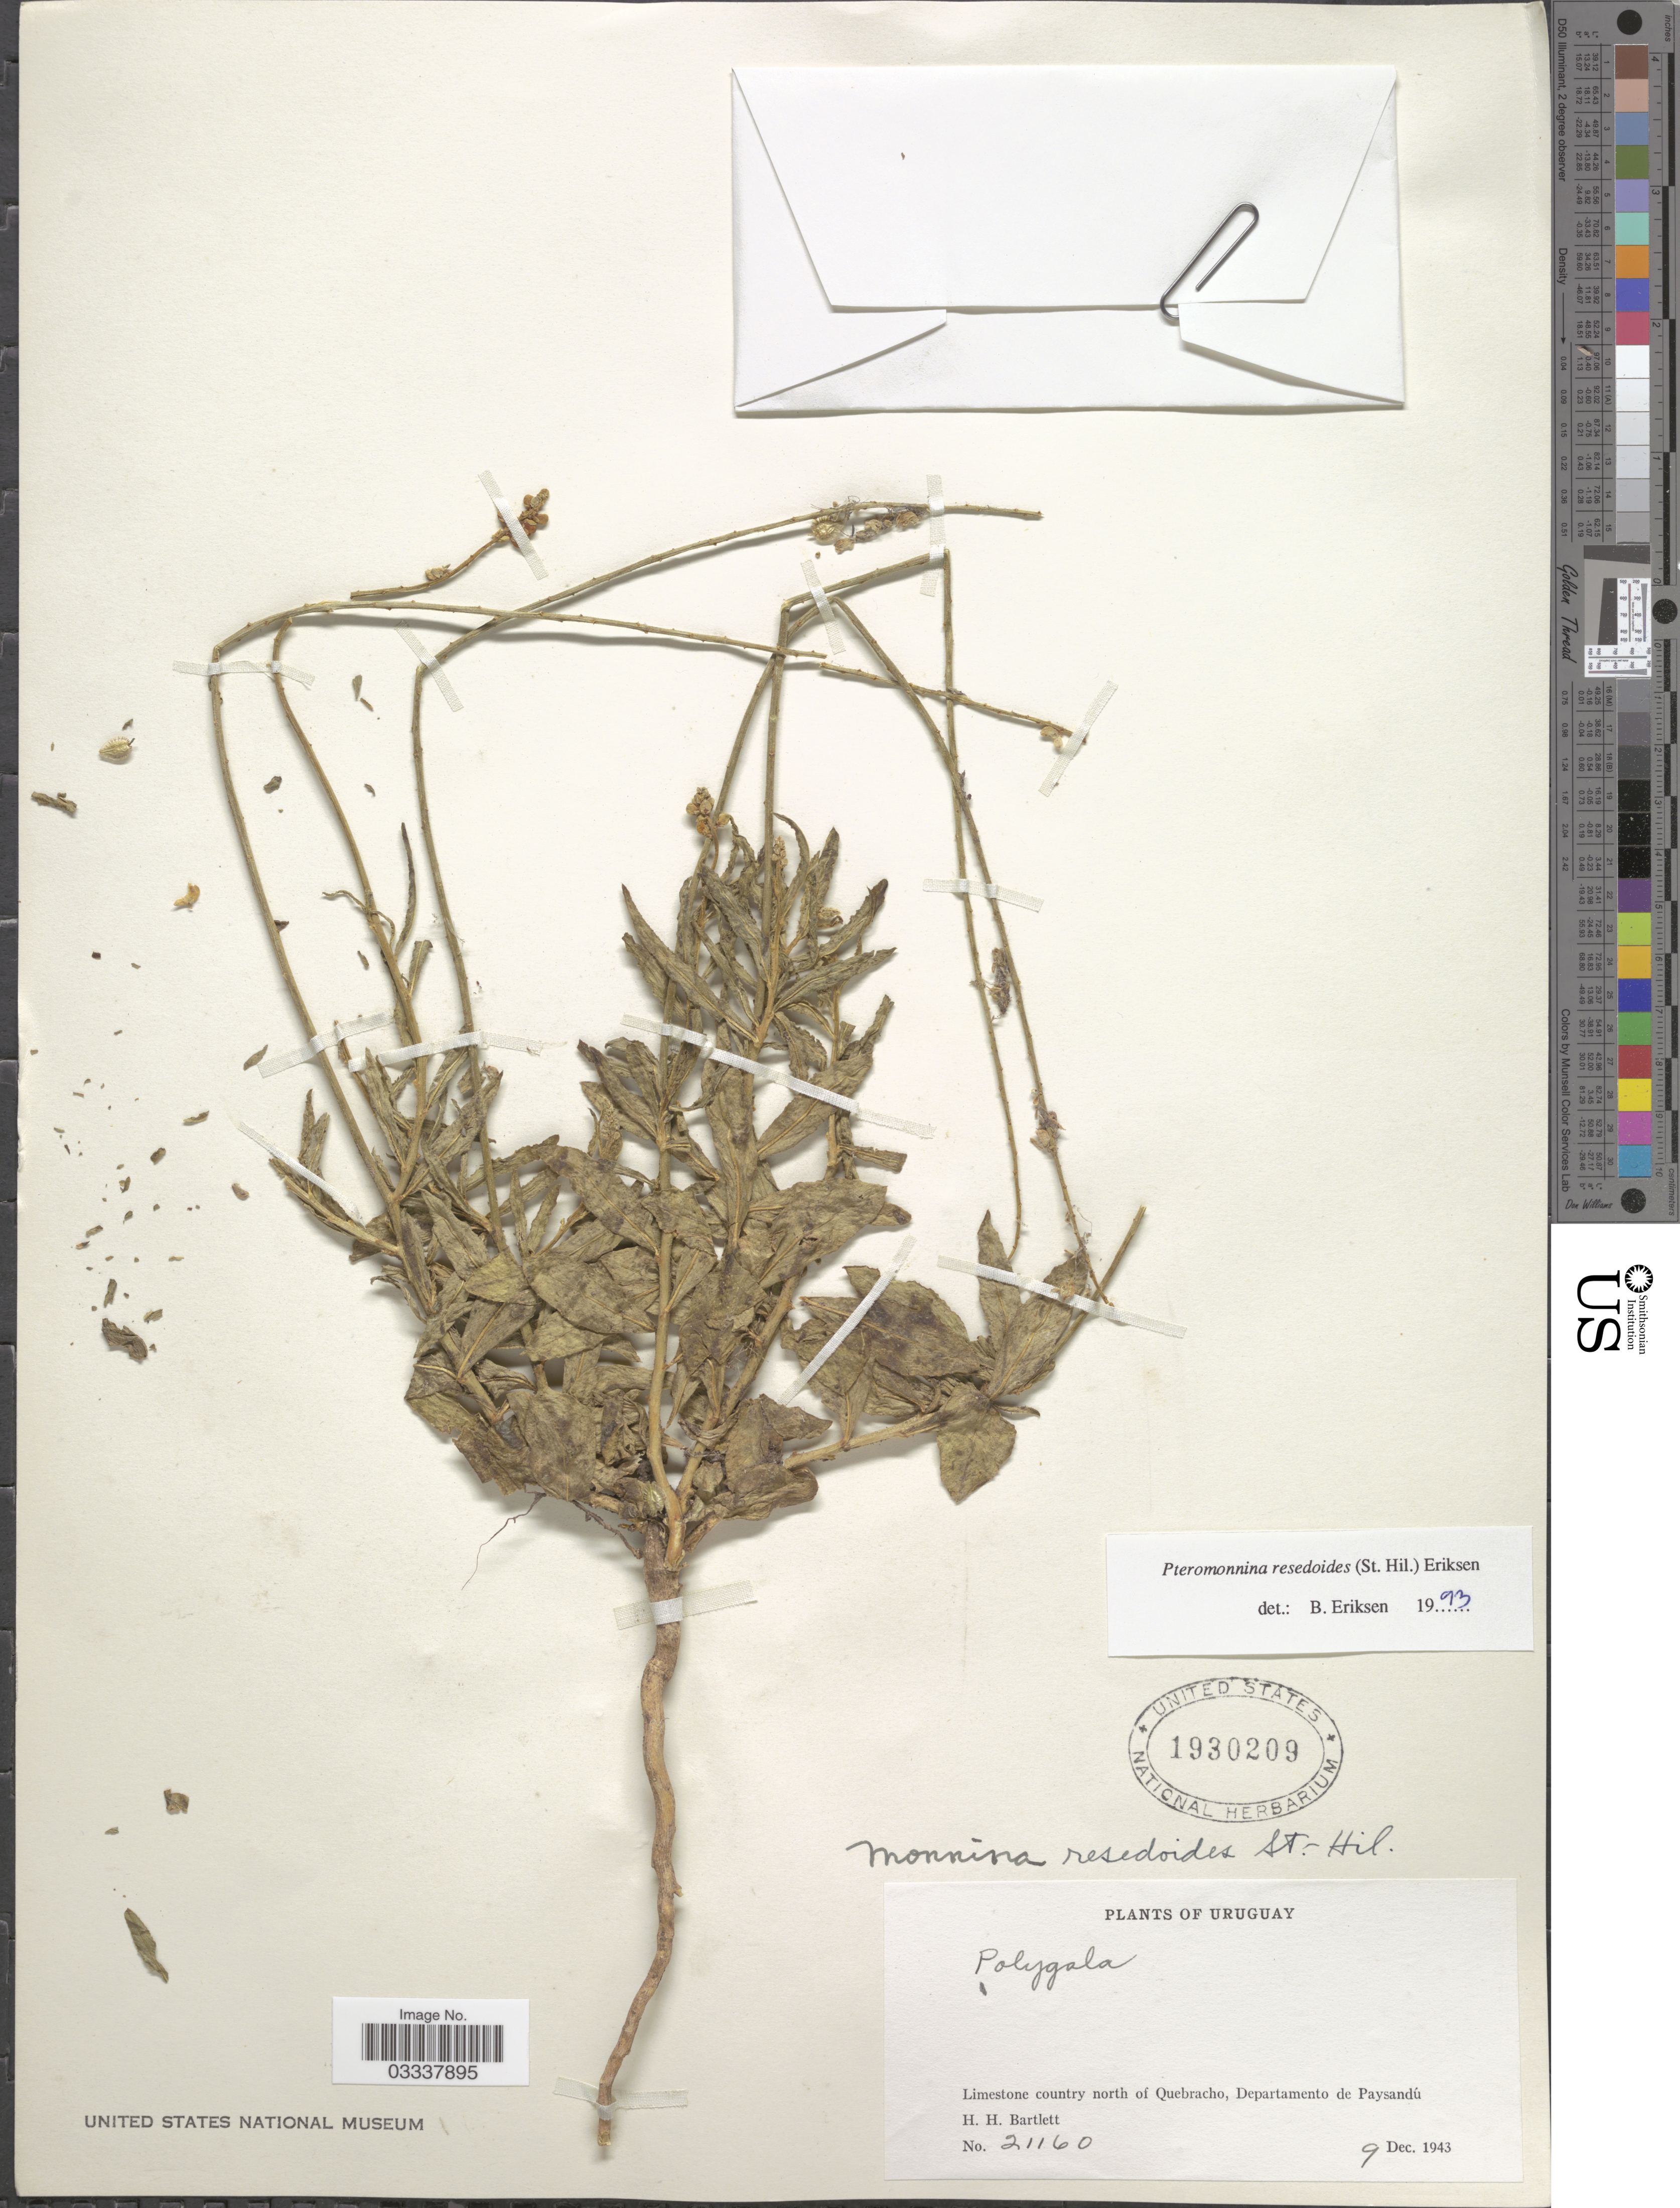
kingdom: Plantae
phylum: Tracheophyta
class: Magnoliopsida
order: Fabales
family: Polygalaceae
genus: Monnina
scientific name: Monnina resedoides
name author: A. St.-Hil.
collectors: H. H. Bartlett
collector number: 21160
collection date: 1943-12-09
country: Uruguay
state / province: Paysandu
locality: Limestone country north of Quebracho, Departamento de Paysandú.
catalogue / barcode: US 1930209